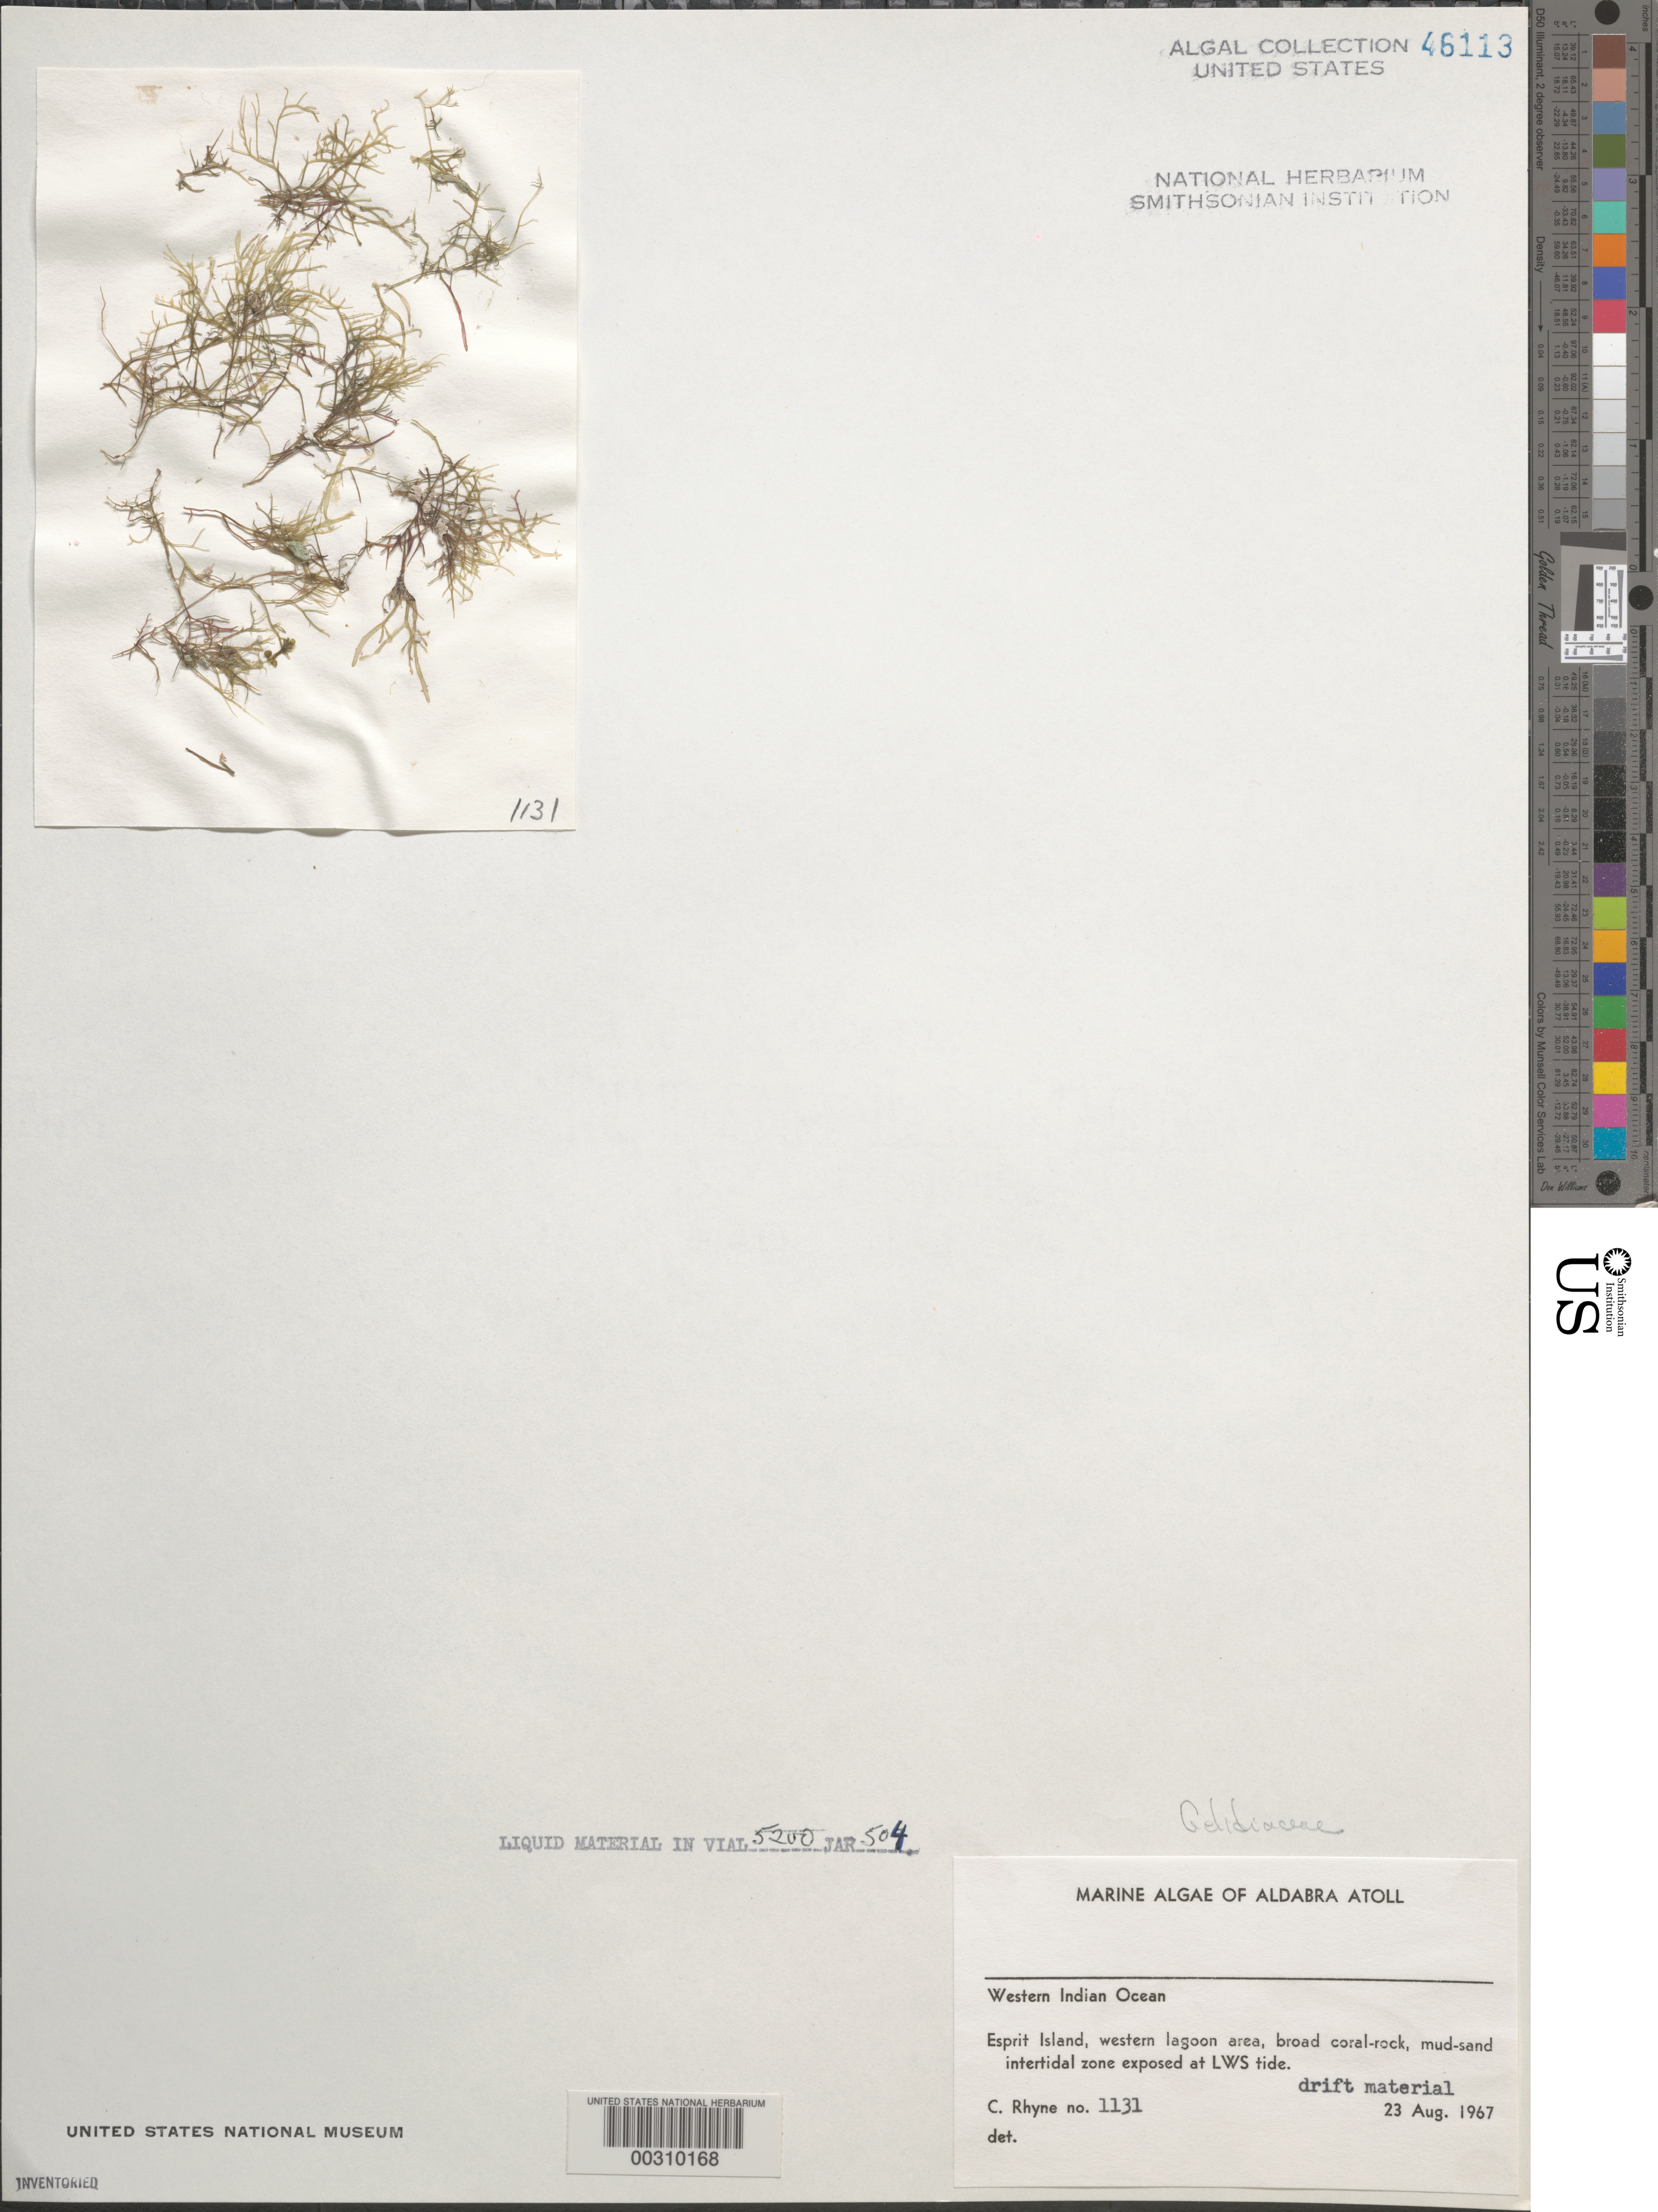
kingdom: Plantae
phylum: Rhodophyta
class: Florideophyceae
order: Gelidiales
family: Gelidiaceae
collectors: C. Rhyne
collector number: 1131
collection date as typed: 23 Aug 1967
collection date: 1967-08-23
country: Seychelles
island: Aldabra Atoll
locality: Ile Esprit, Western lagoon area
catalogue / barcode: US 46113